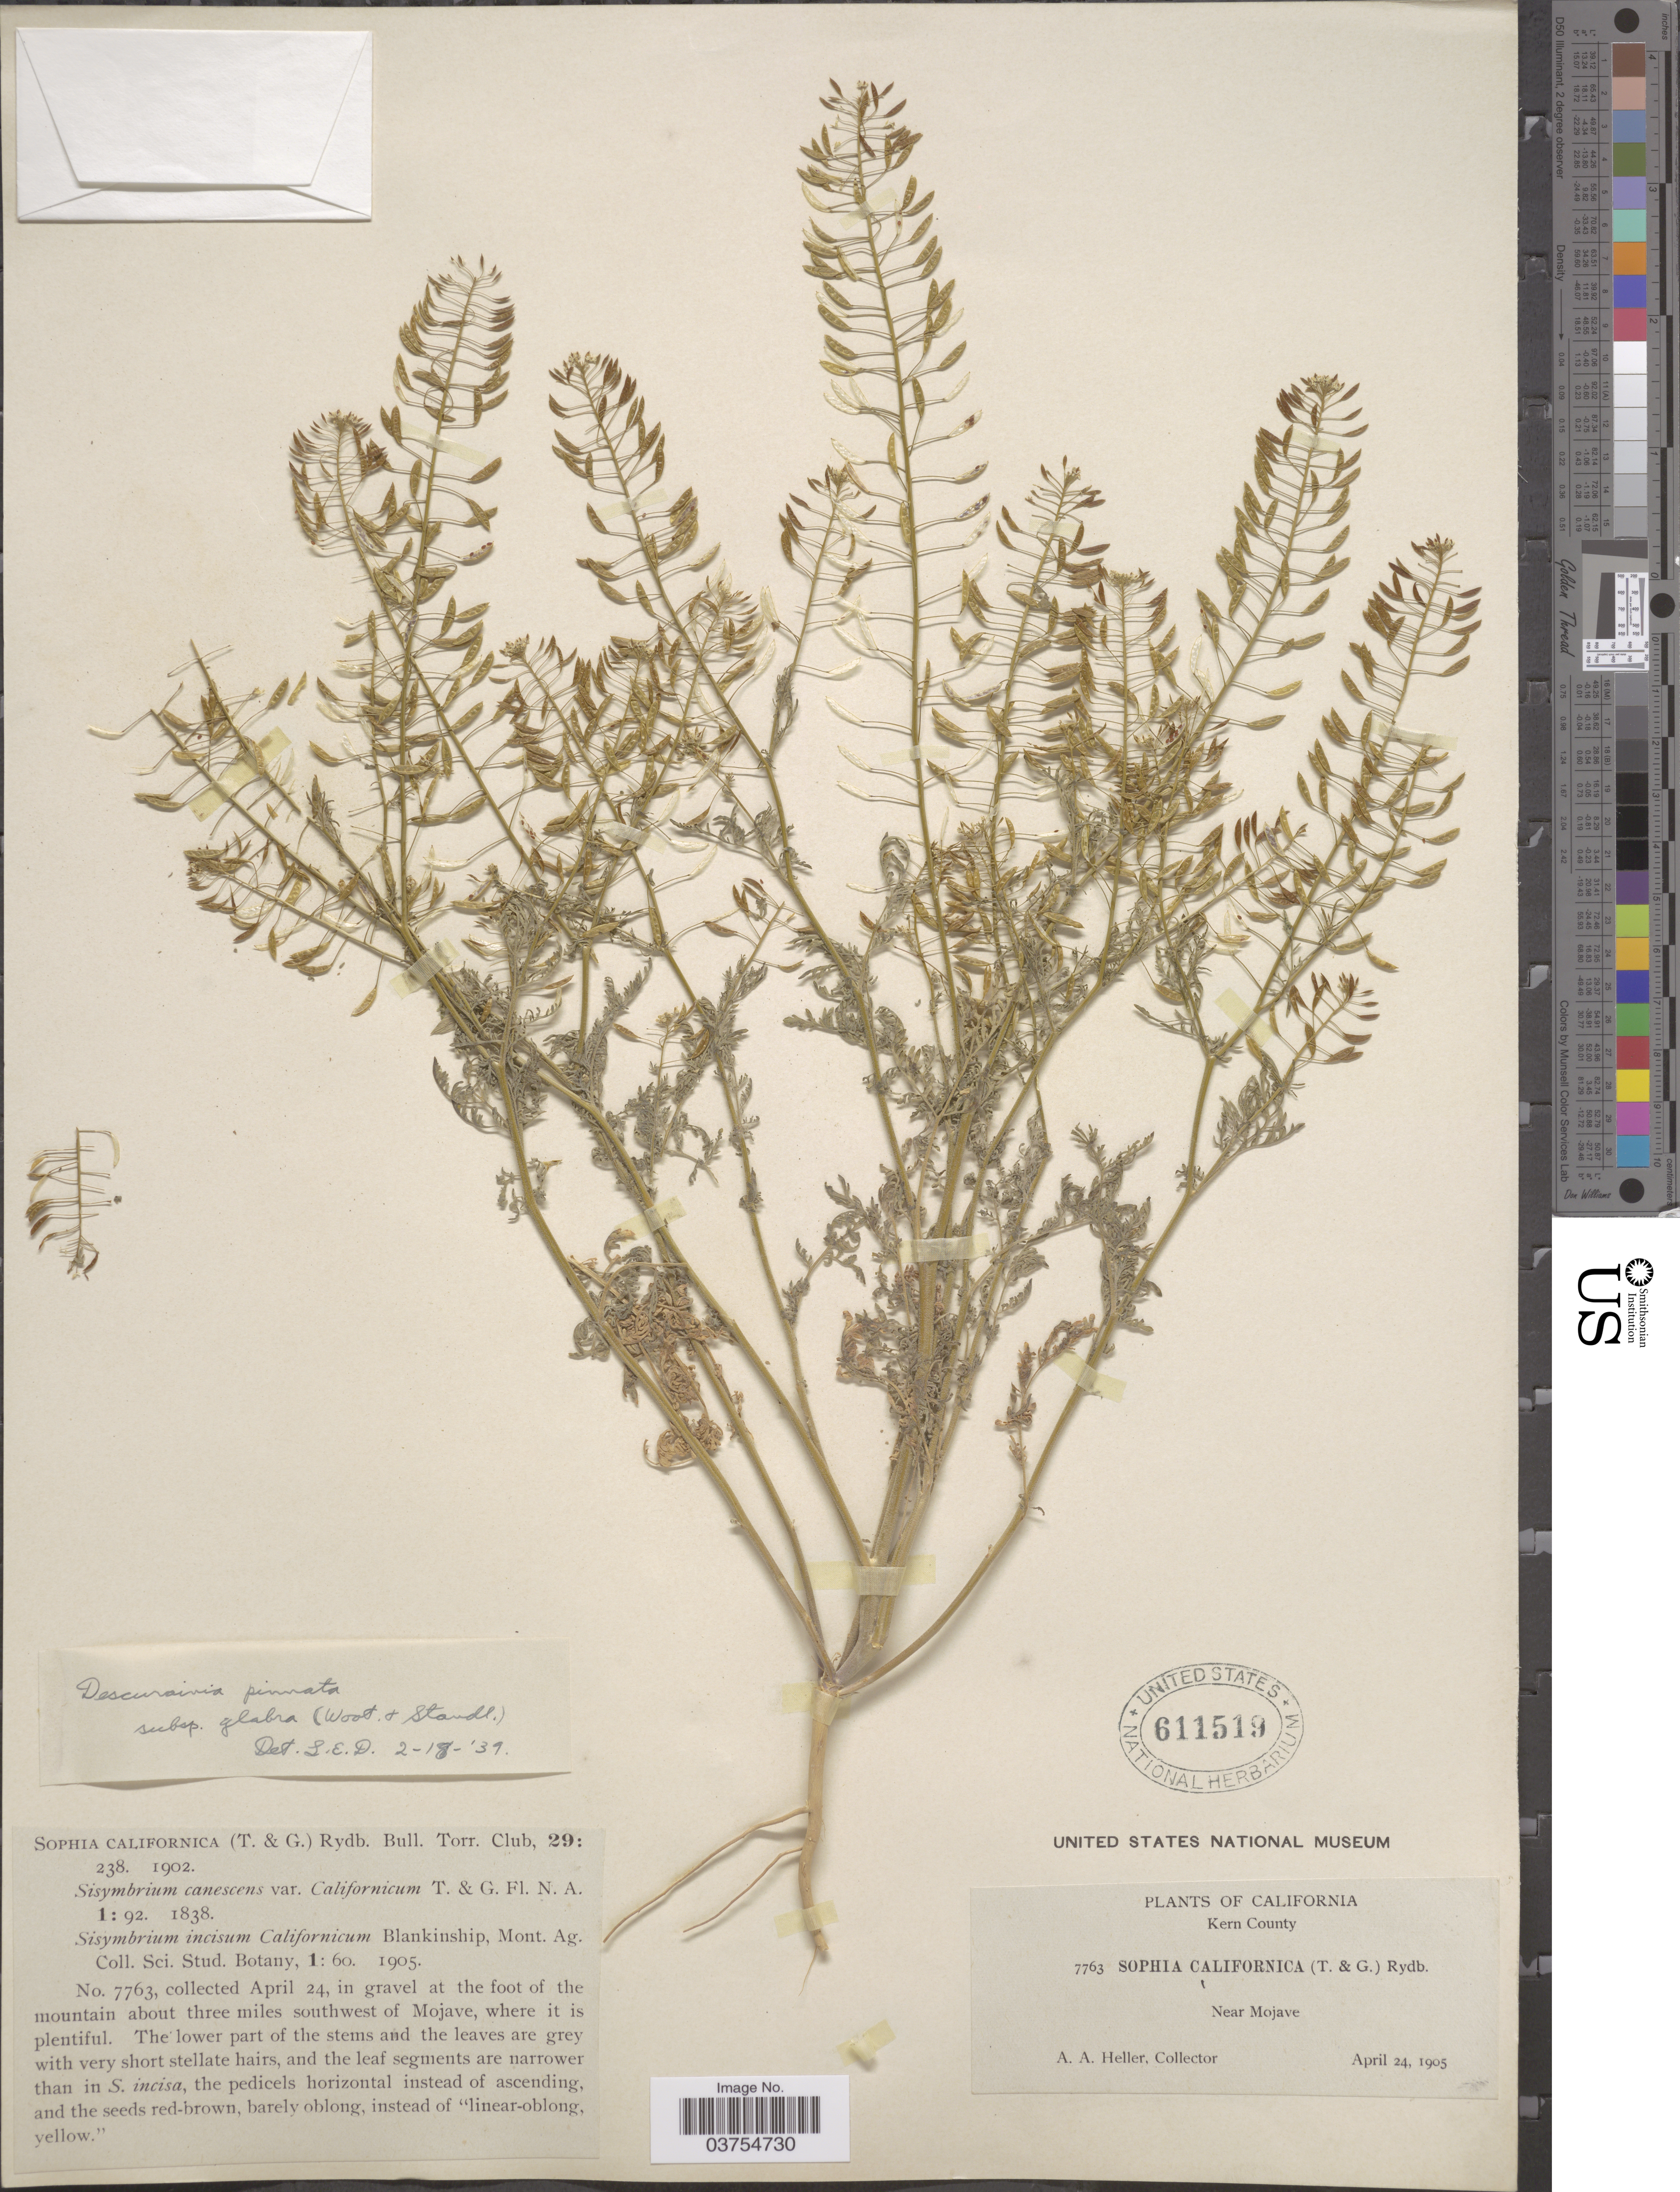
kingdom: Plantae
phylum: Tracheophyta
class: Magnoliopsida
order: Brassicales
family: Brassicaceae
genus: Descurainia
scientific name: Descurainia pinnata subsp. glabra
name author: (Wooton & Standl.) Detling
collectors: A. A. Heller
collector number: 7763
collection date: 1905-04-24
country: United States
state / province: California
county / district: Kern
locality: Kern County. Near Mojave. At the foot of the mountain about three miles southwest of Mojave.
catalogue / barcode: US 611519